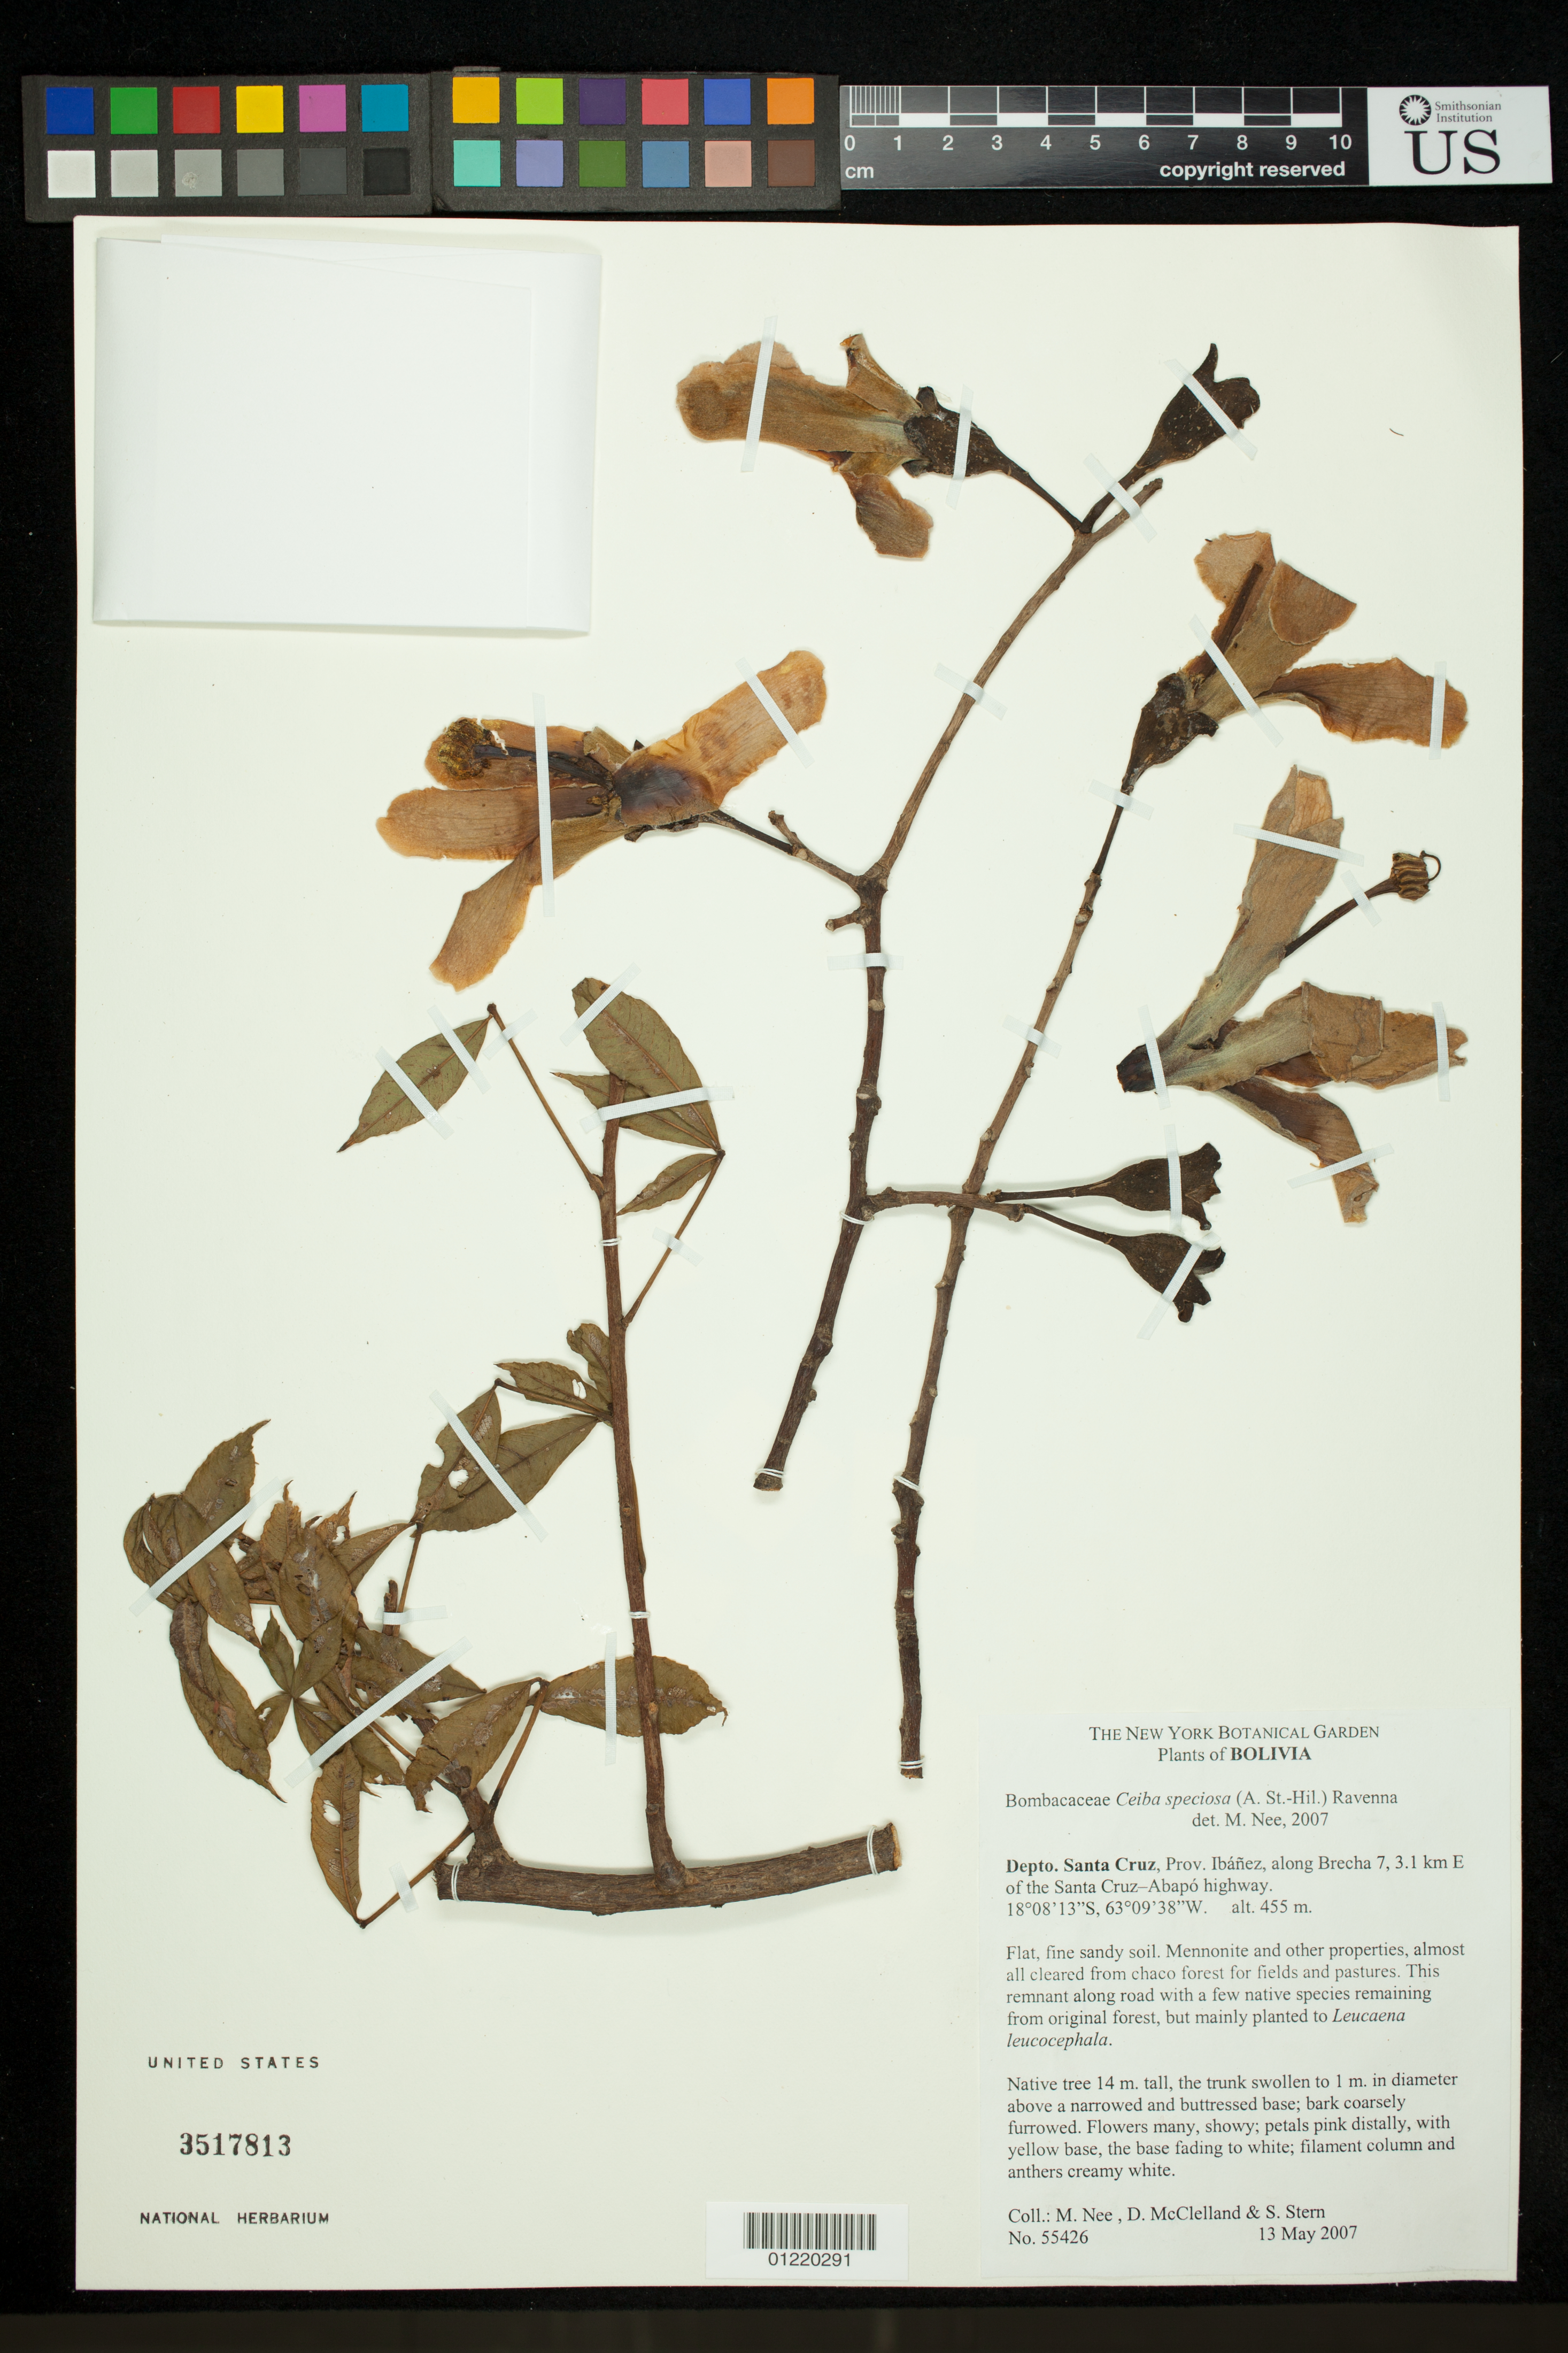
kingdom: Plantae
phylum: Tracheophyta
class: Magnoliopsida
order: Malvales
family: Malvaceae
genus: Ceiba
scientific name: Ceiba speciosa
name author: (A. St.-Hil.) Ravenna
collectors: M. Nee, D. McClelland & S. Stern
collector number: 55426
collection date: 2007-05-13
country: Bolivia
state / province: Santa Cruz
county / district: Andres Ibanez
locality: Along Brecha 7, 3.1 km E of the Santa Cruz-Abapo highway.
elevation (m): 455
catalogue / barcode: US 3517813